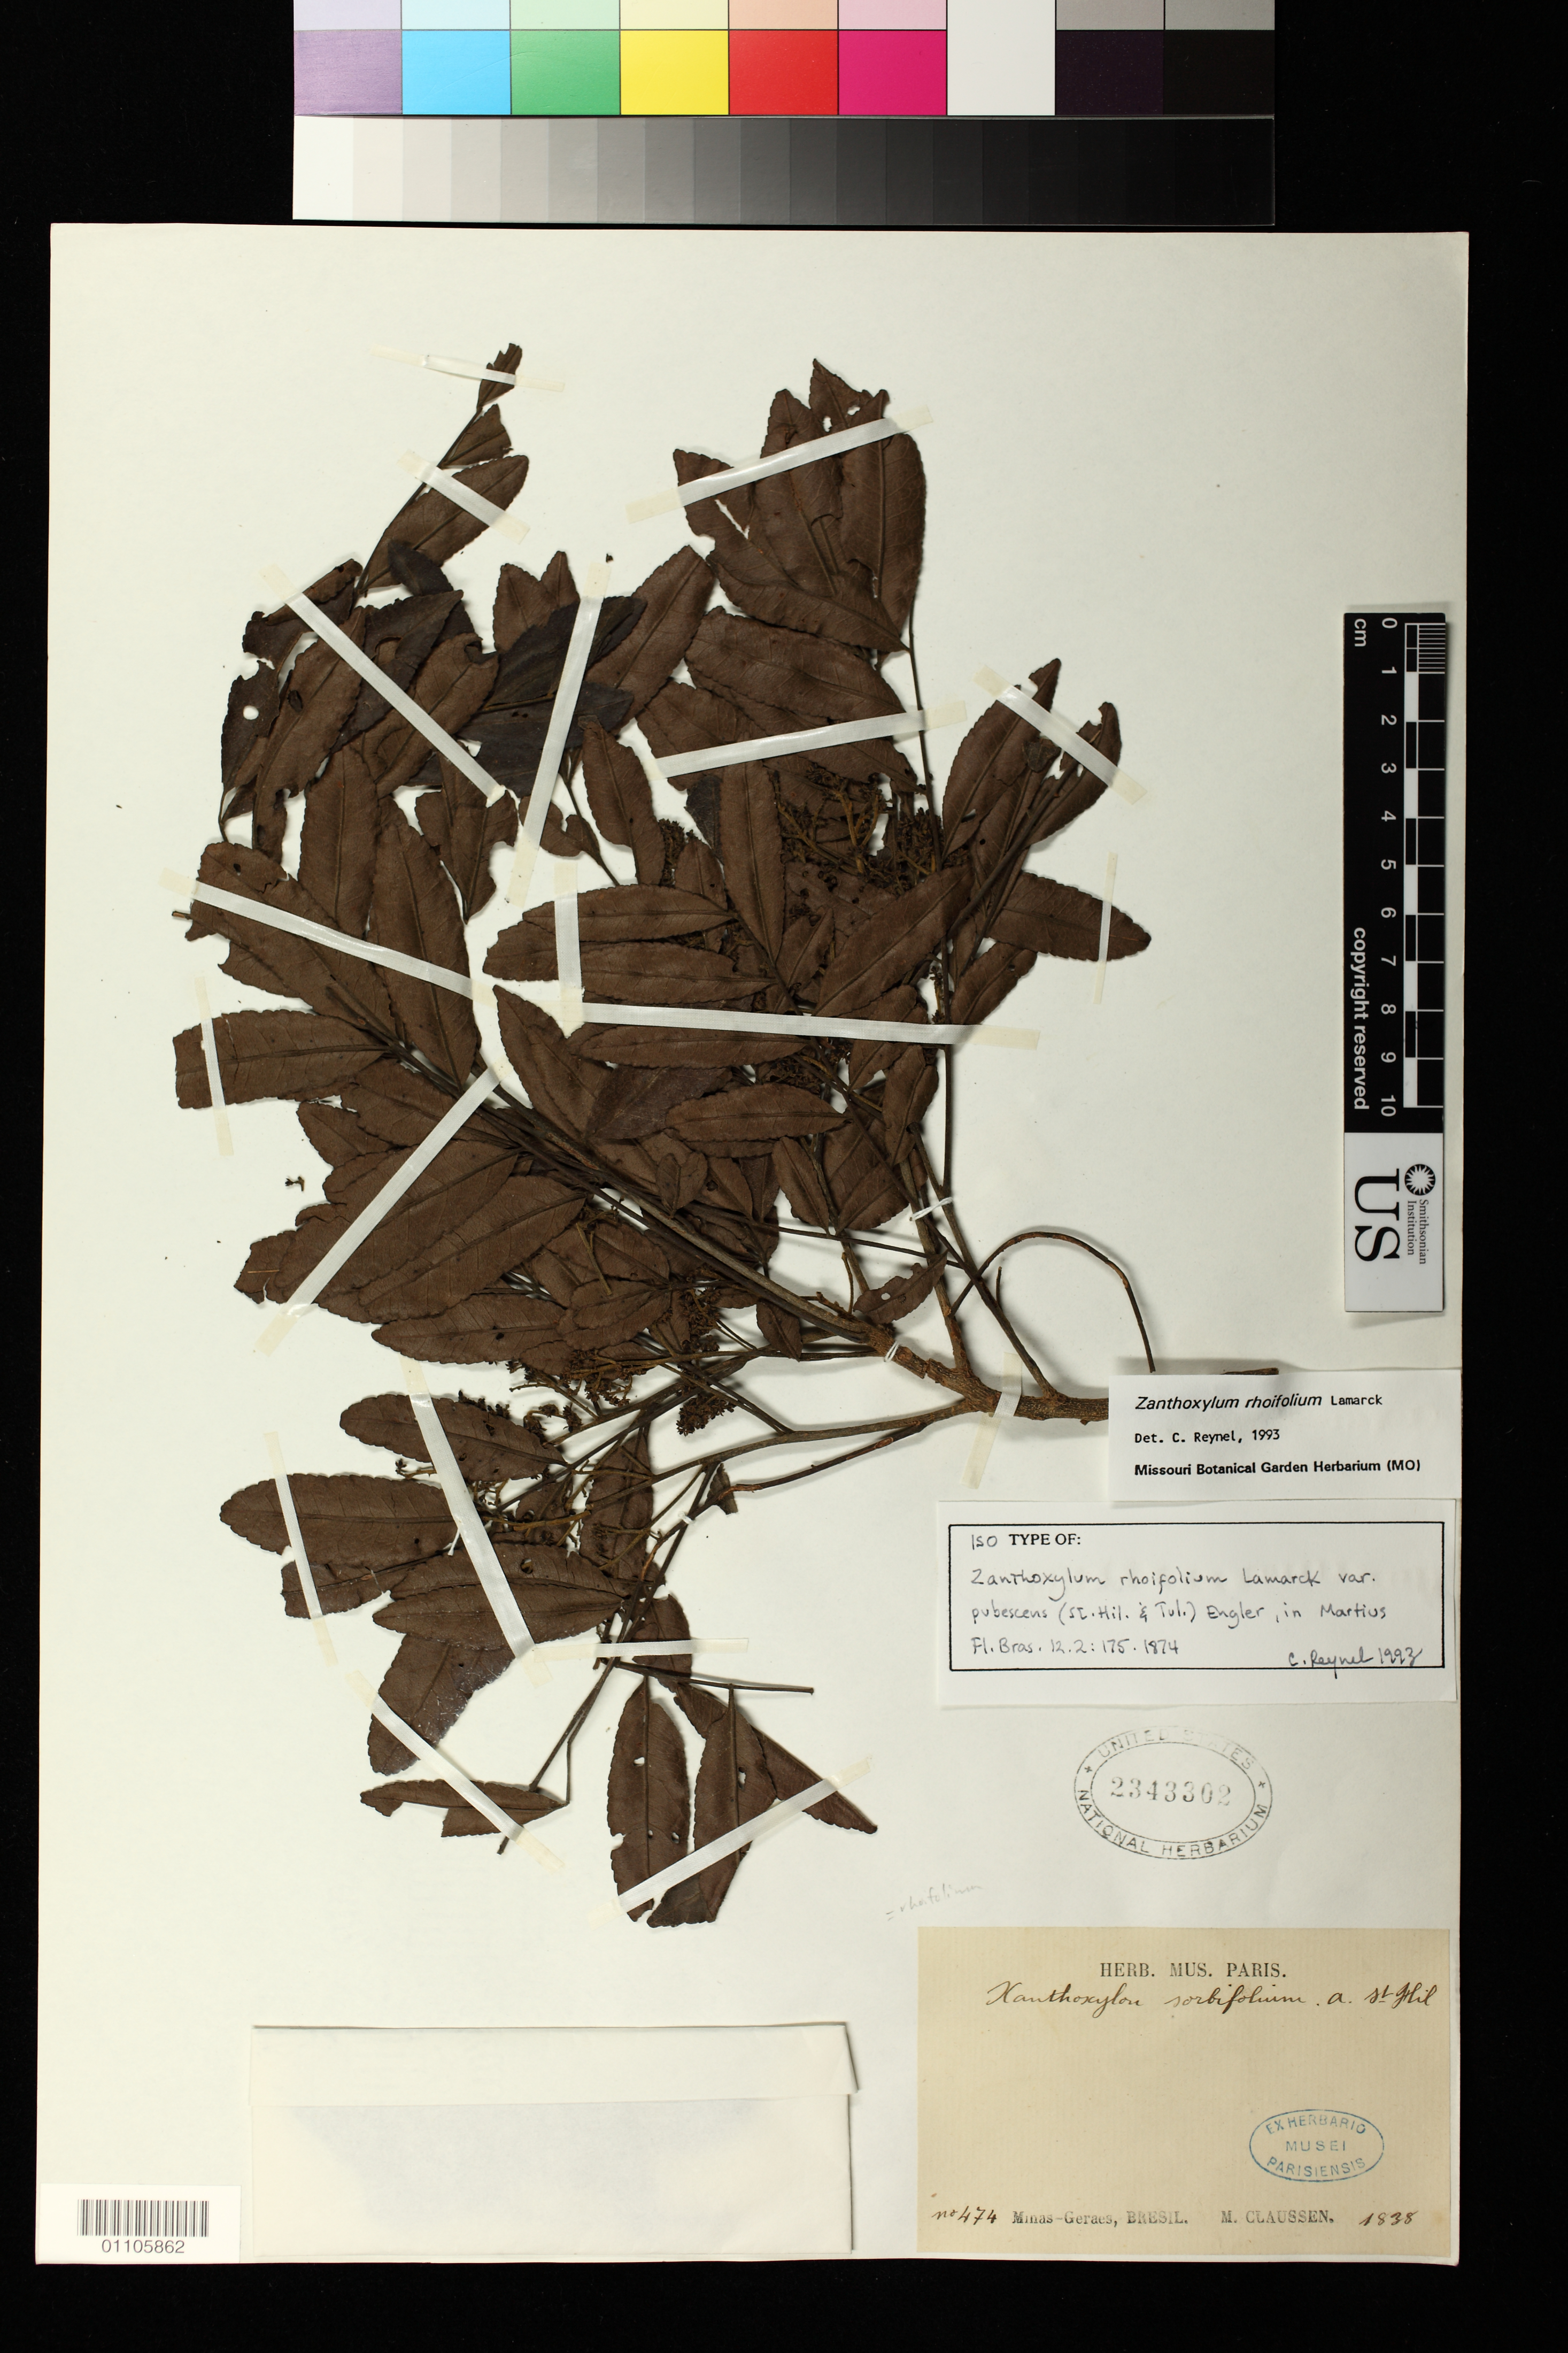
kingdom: Plantae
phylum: Tracheophyta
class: Magnoliopsida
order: Sapindales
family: Rutaceae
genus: Zanthoxylum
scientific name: Zanthoxylum pubescens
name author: A. St.-Hil. & Tul.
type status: Possible Type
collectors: P. Claussen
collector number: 474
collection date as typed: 1838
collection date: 1838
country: Brazil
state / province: Minas Gerais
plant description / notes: Protologue cites locality only (no collections). Specimen annotated by C. Reynel (1993) as "isotype" of "Zanthoxylum rhoifolium Lamarck var. pubescens (St.-Hil. & tul.) Engler"; cited under that name but dubiously a type of the basionym.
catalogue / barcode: US 2343302